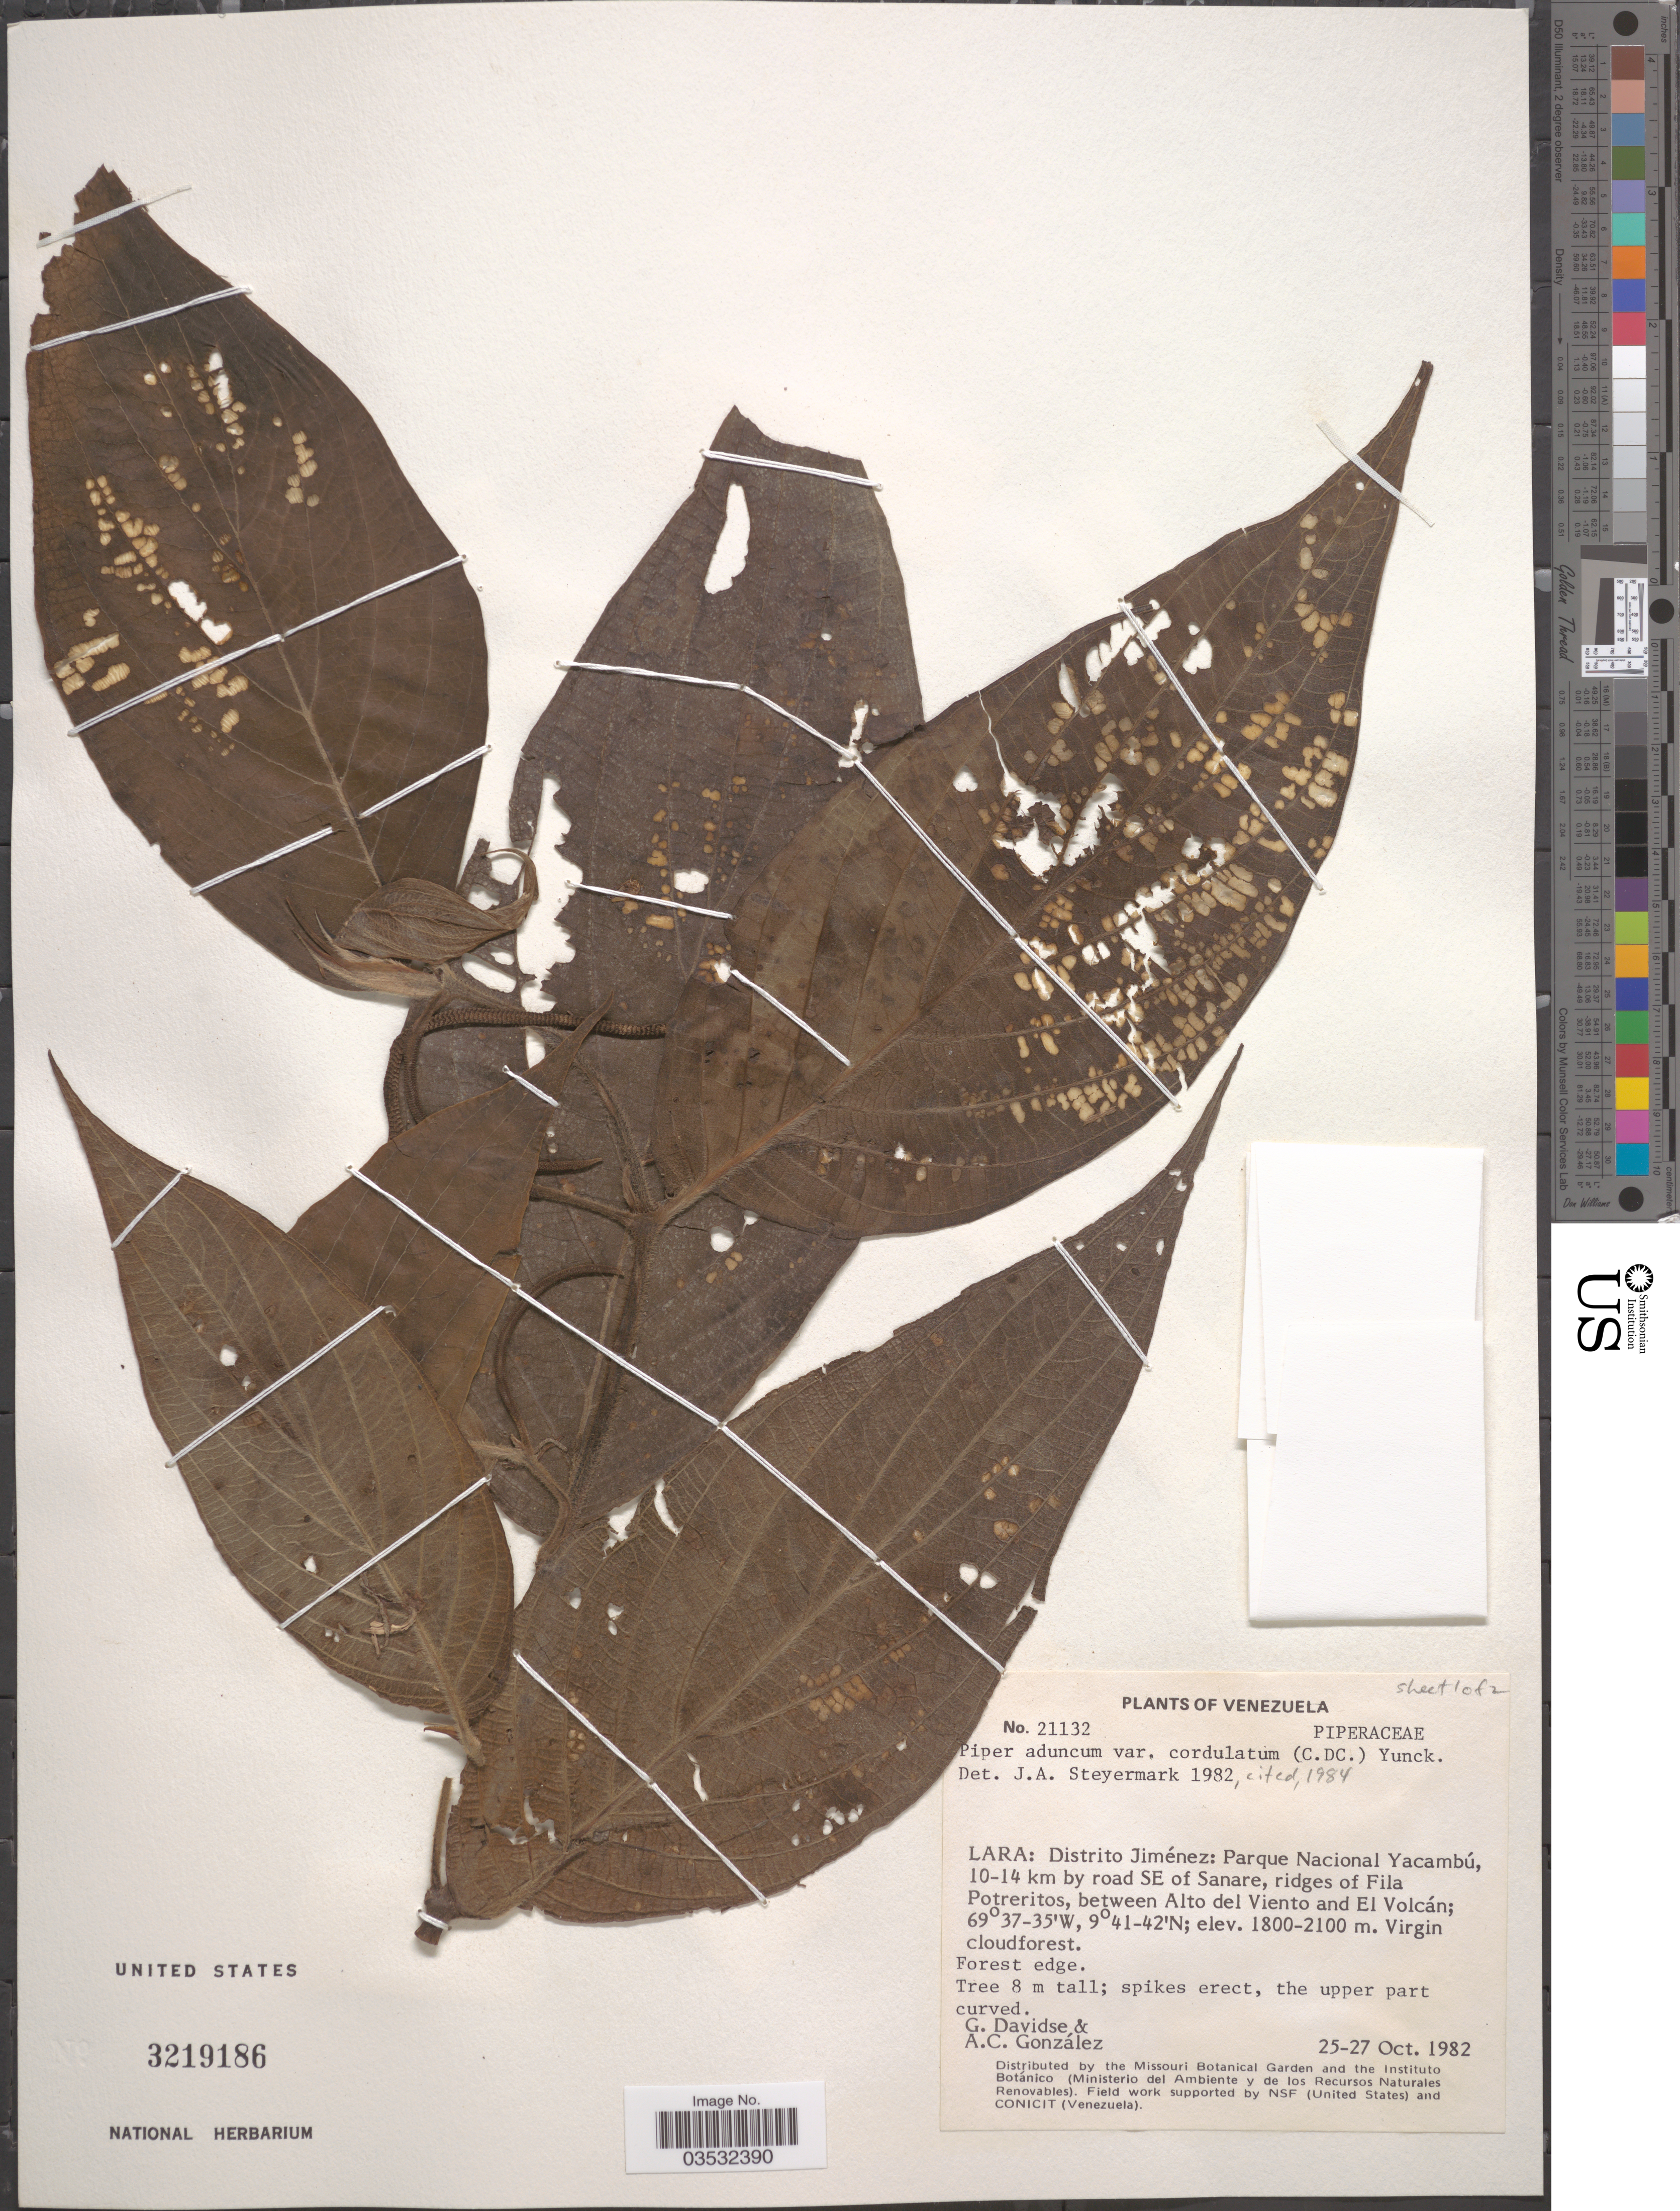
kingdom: Plantae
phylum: Tracheophyta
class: Magnoliopsida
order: Piperales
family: Piperaceae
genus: Piper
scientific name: Piper aduncum var. cordulatum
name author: L.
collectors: G. Davidse & A. C. González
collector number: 21132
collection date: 1982-10-25/1982-10-27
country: Venezuela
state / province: Lara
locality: Distrito Jiménez: Parque Nacional Yacambú, 10-14 km by road SE of Sanare, ridges of Fila Potreritos, between Alto del Viento and El Volcán.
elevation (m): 1800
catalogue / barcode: US 3219186